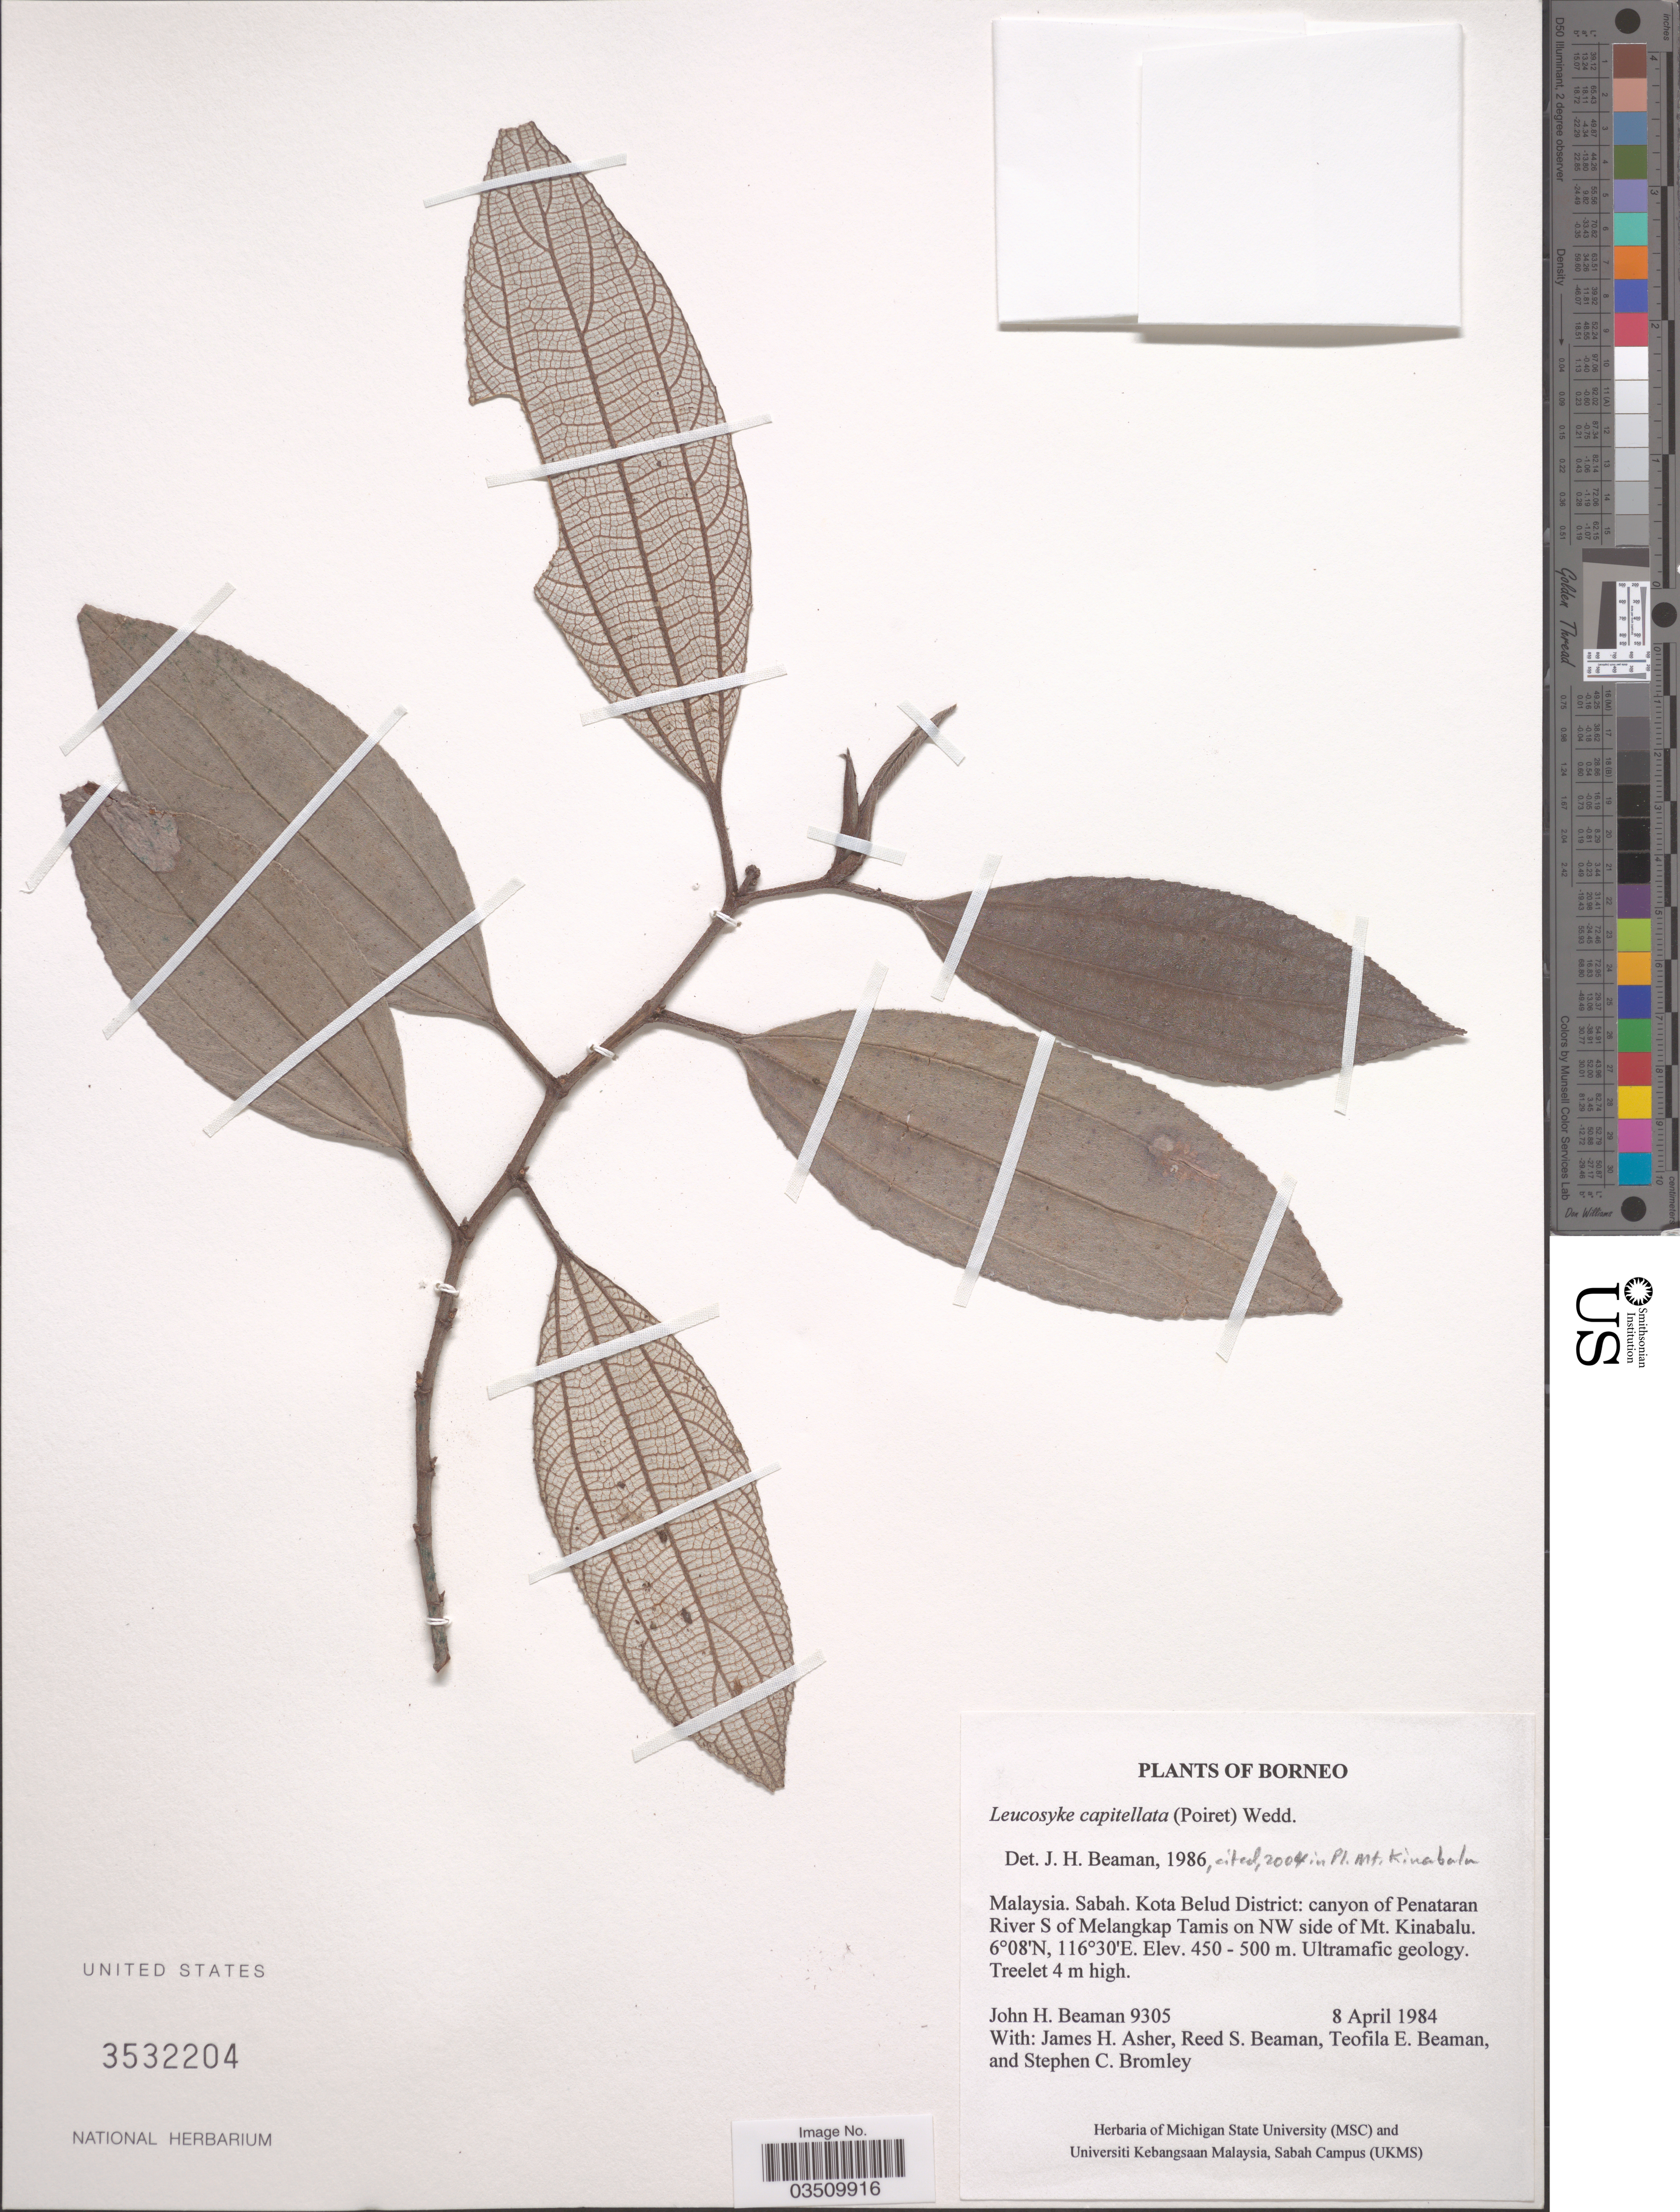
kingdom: Plantae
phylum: Tracheophyta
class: Magnoliopsida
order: Rosales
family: Urticaceae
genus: Leucosyke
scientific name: Leucosyke capitellata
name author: (Poir.) Wedd.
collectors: J. H. Beaman, J. Asher, R. S. Beaman, T. E. Beaman & S. Bromley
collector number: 9305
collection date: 1984-04-08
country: Malaysia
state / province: Sabah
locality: Borneo. Kota Belud District: canyon of Penataran River S of Melangkap Tamis on NW side of Mt. Kinabalu.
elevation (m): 450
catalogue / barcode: US 3532204